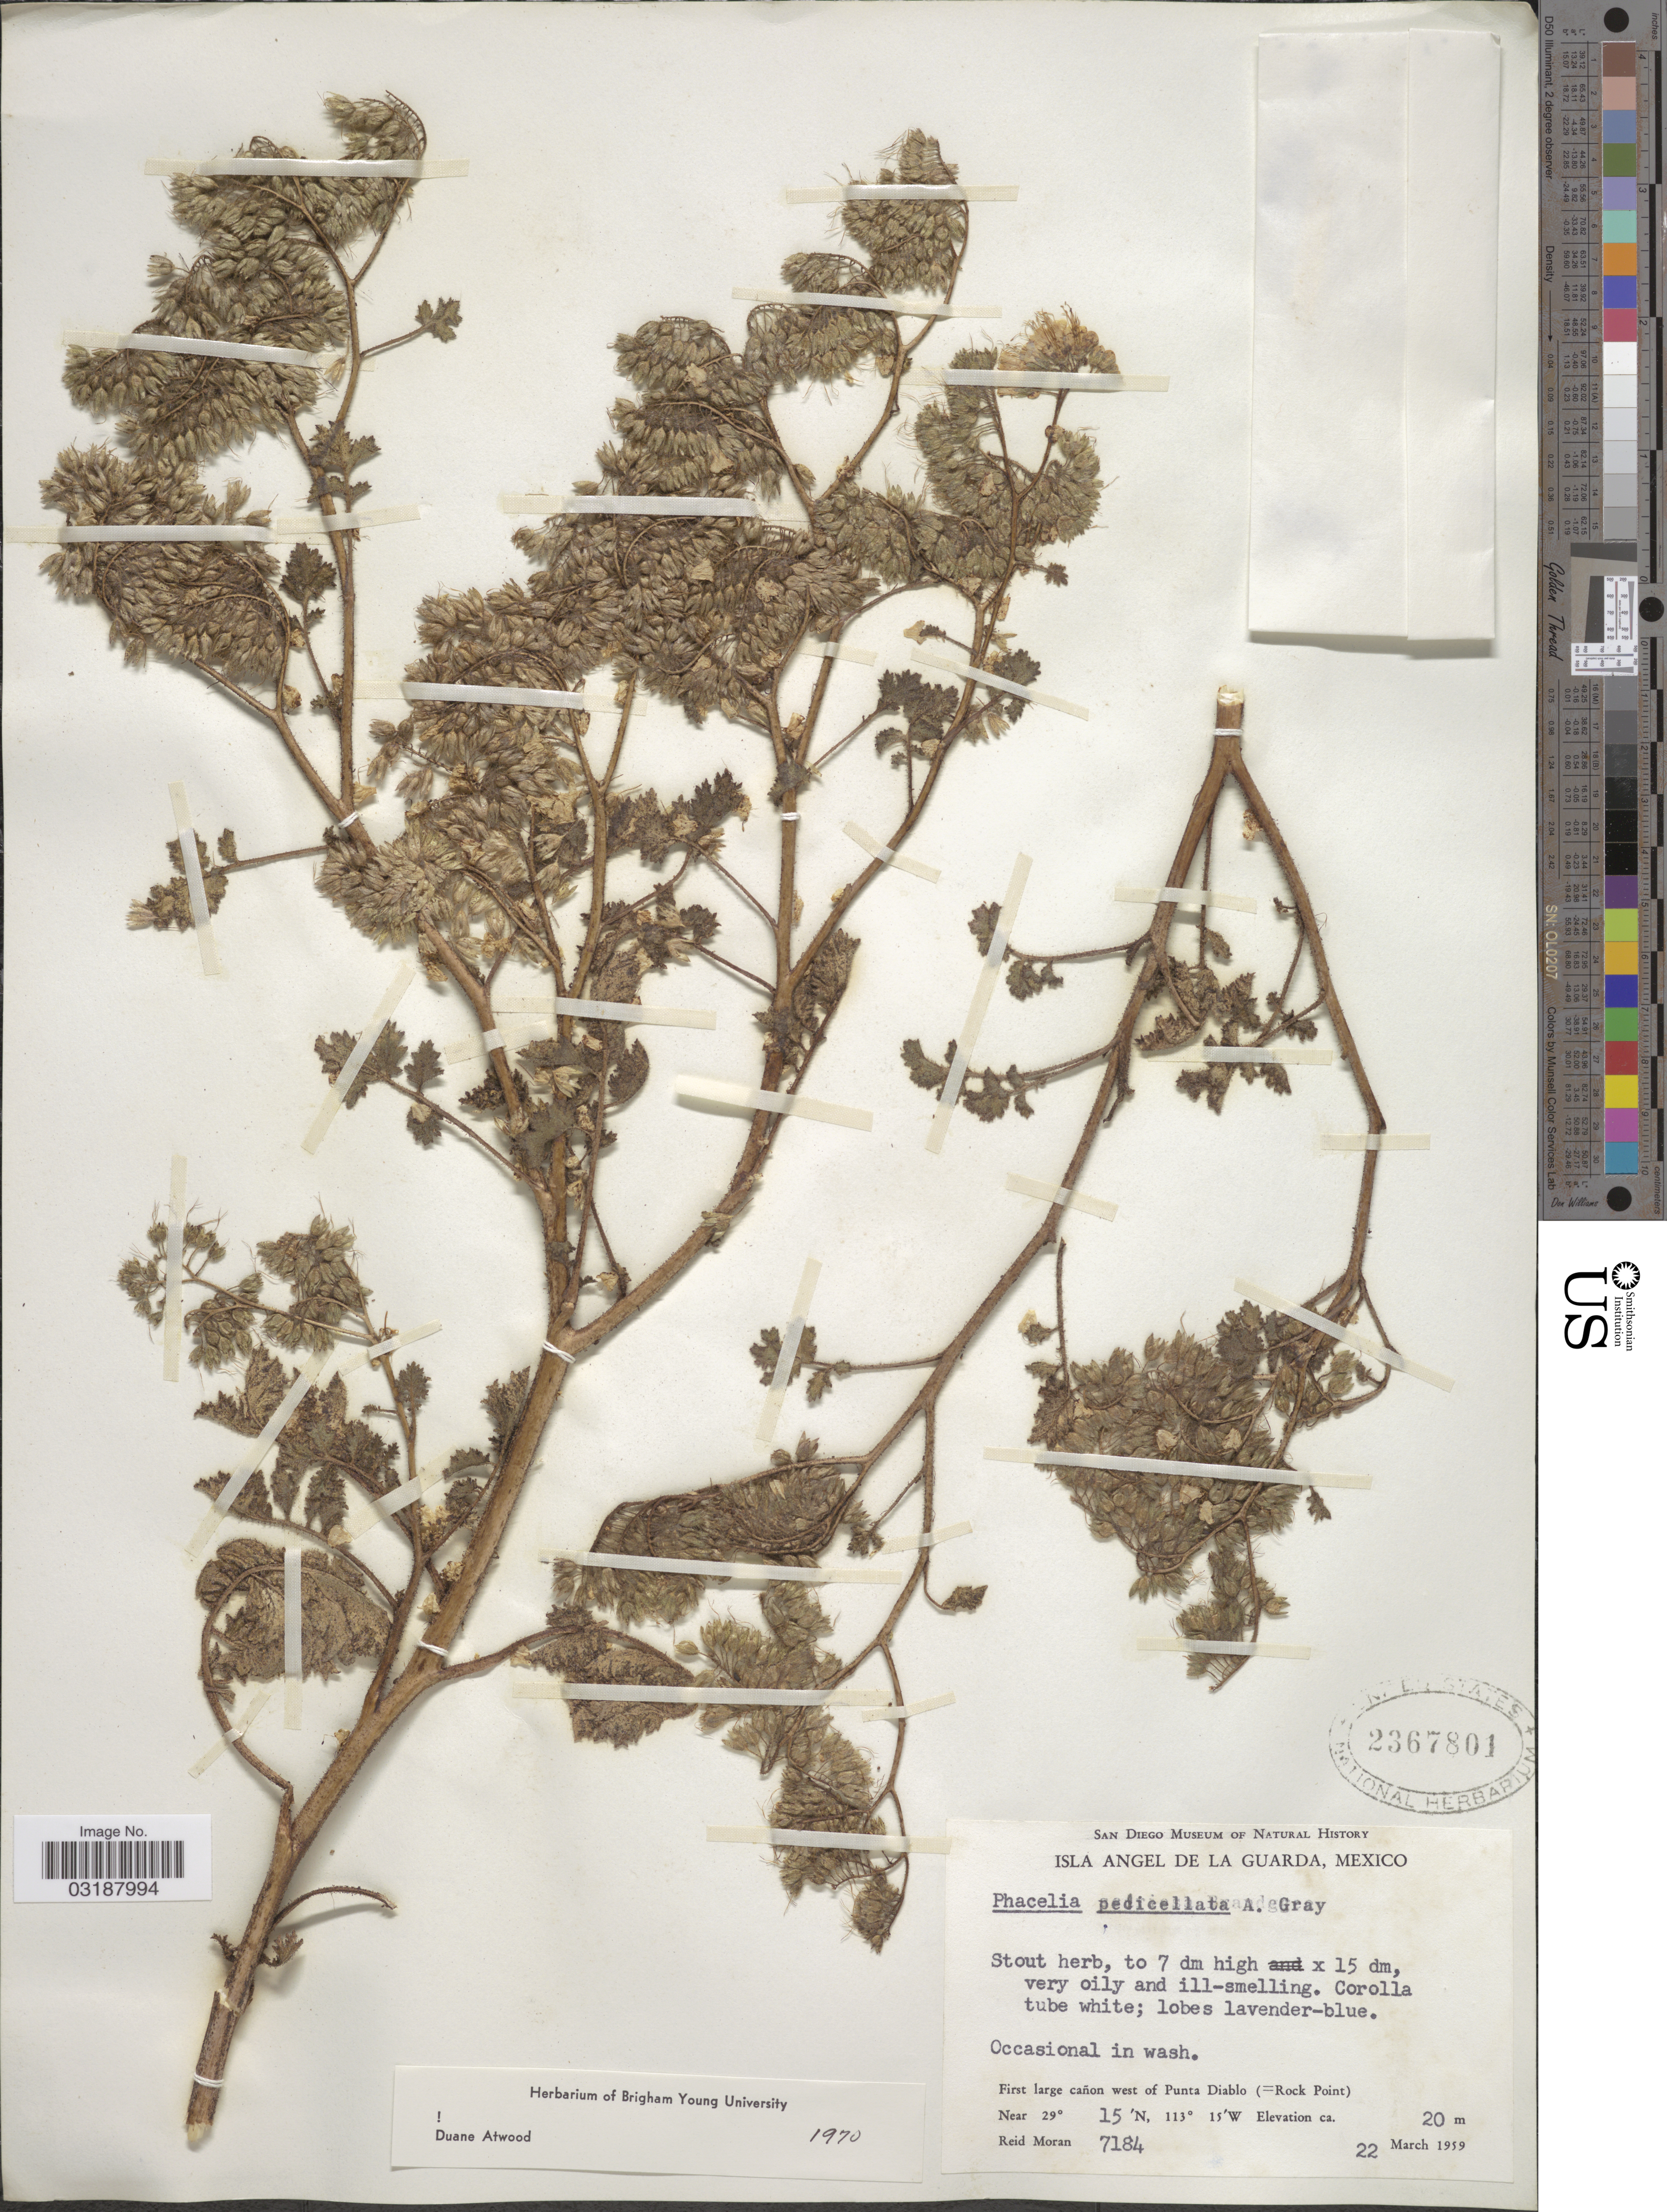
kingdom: Plantae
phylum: Tracheophyta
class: Magnoliopsida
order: Boraginales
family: Hydrophyllaceae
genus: Phacelia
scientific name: Phacelia pedicellata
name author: A. Gray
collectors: R. Moran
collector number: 7184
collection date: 1959-03-22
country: Mexico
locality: Isla Angel de La Guarda, First large cañon west of Punta Diablo (=Rock Point).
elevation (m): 20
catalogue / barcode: US 2367801